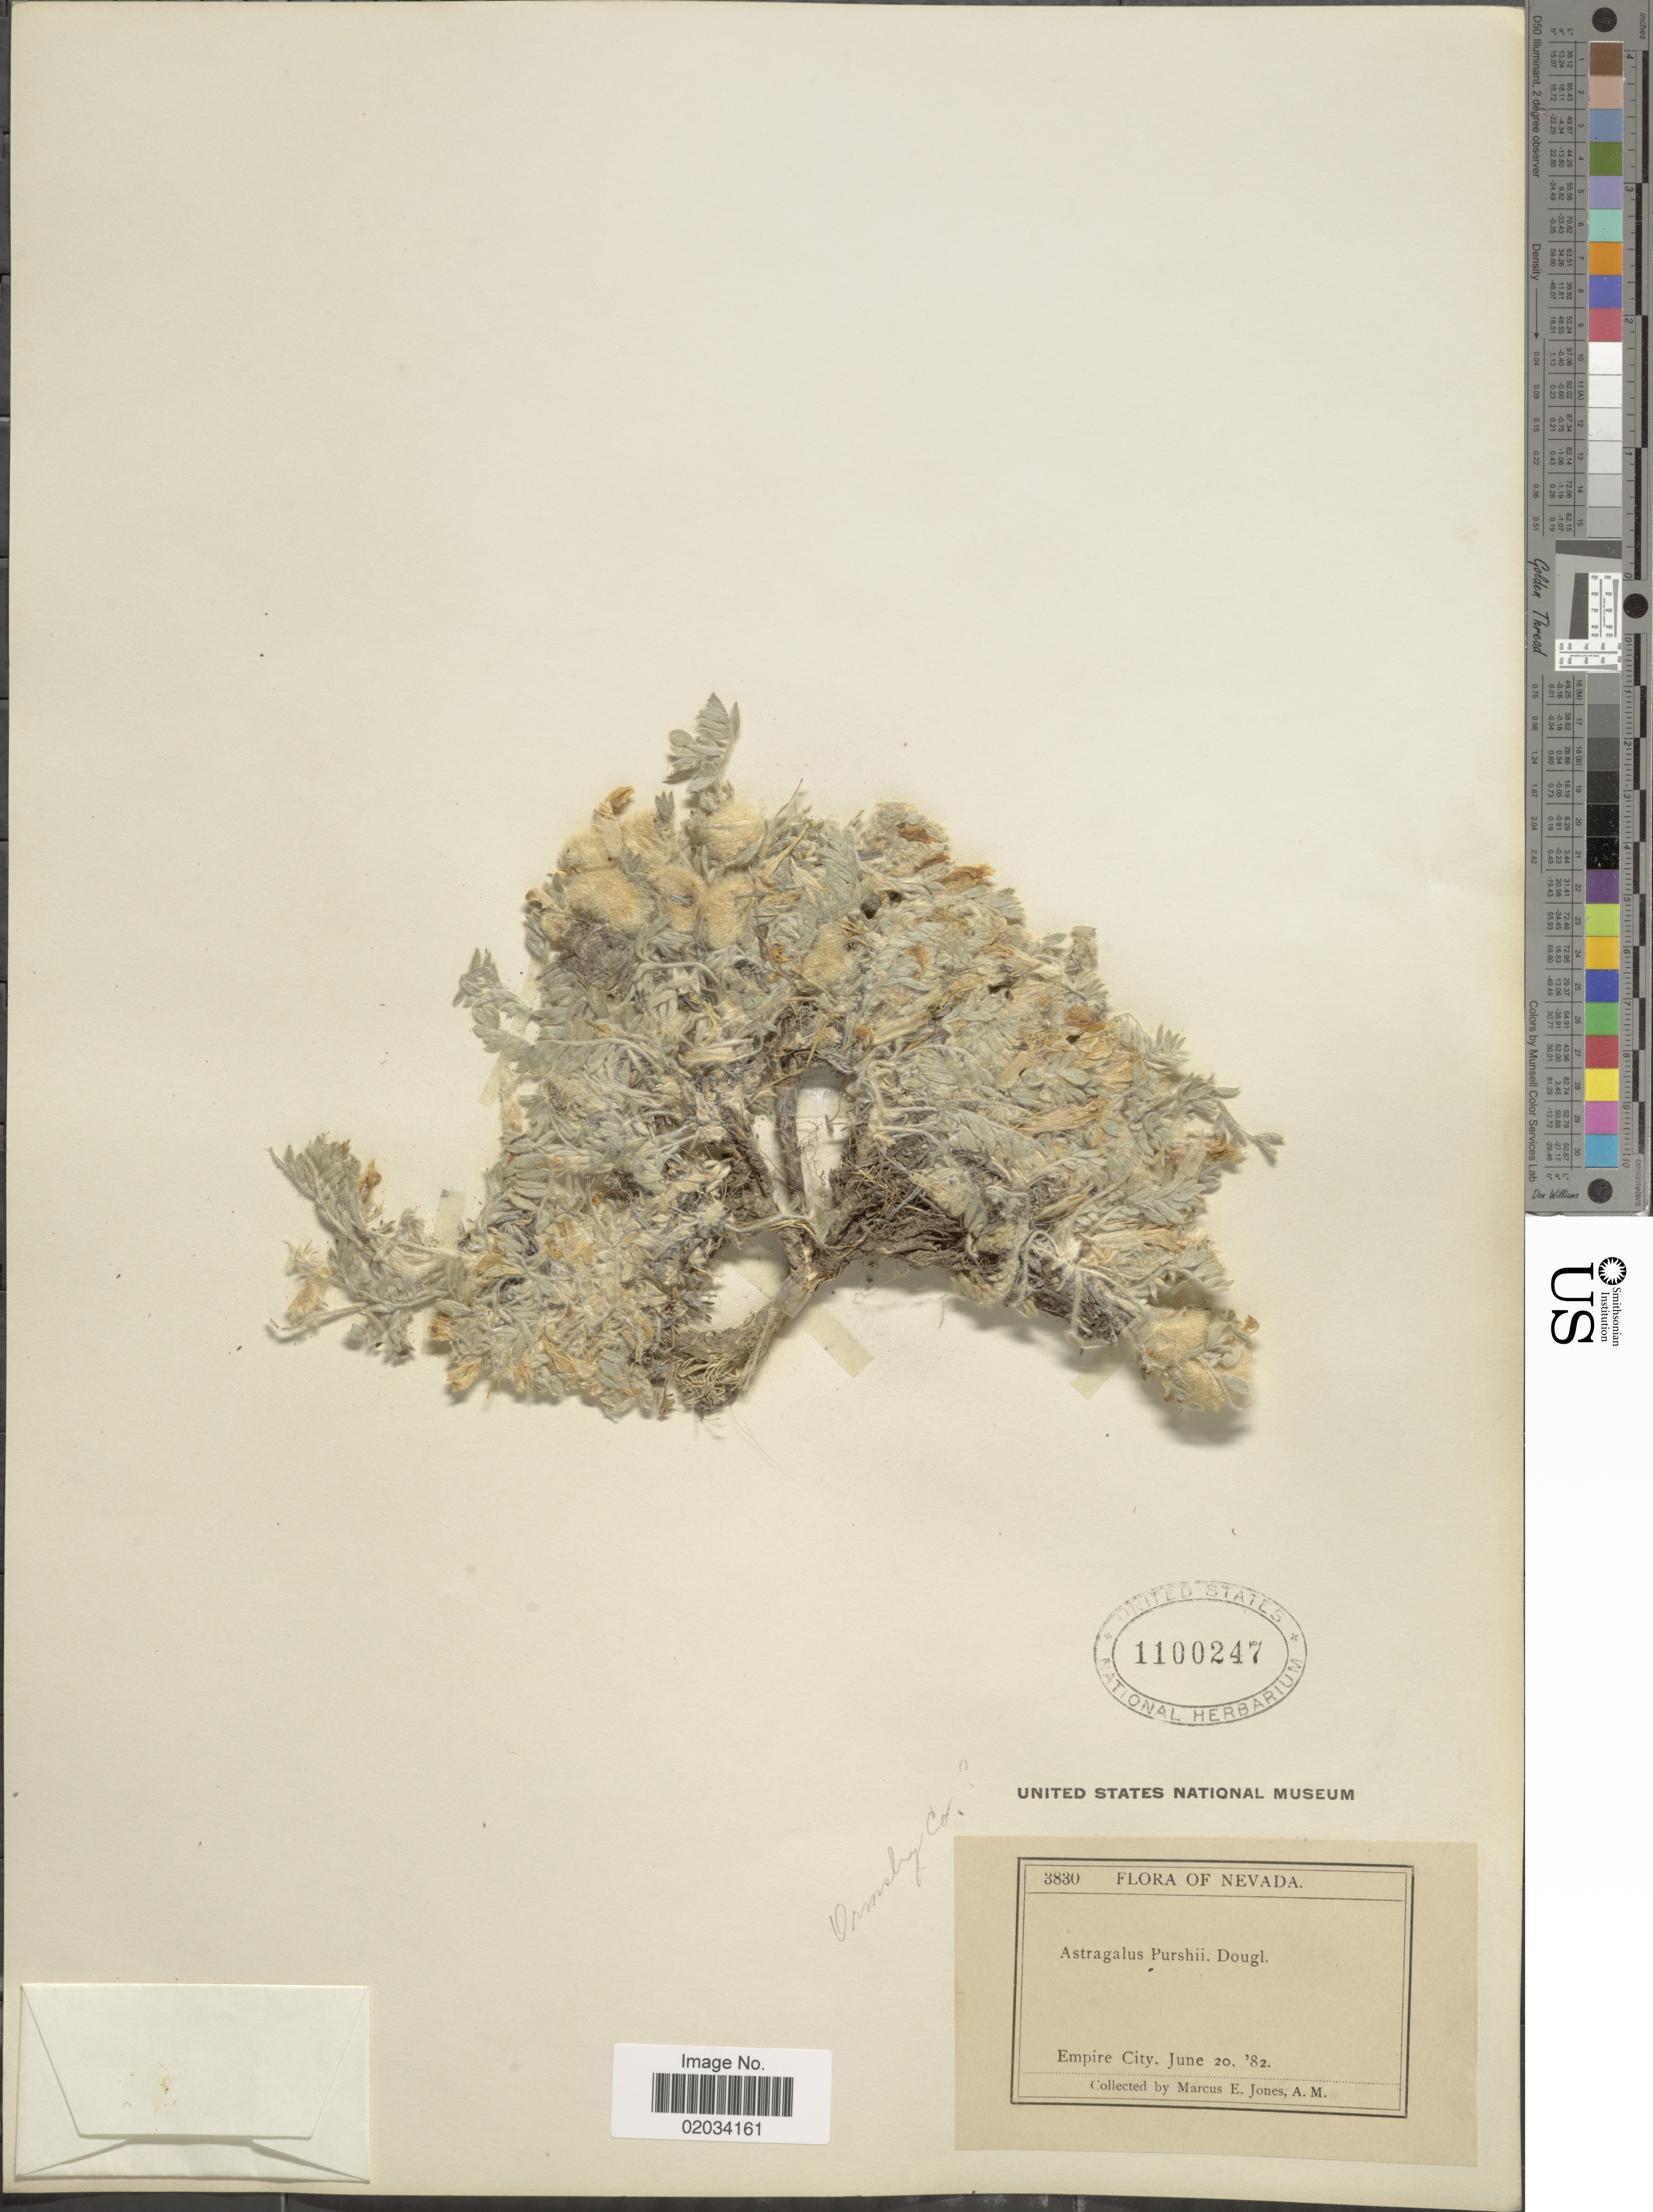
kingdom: Plantae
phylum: Tracheophyta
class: Magnoliopsida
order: Fabales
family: Fabaceae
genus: Astragalus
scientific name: Astragalus purshii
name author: Douglas ex Hook.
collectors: M. E. Jones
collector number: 3830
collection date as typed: Transcribed d/m/y: 20/6/82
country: United States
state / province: Nevada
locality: Empire City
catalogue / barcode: US 1100247